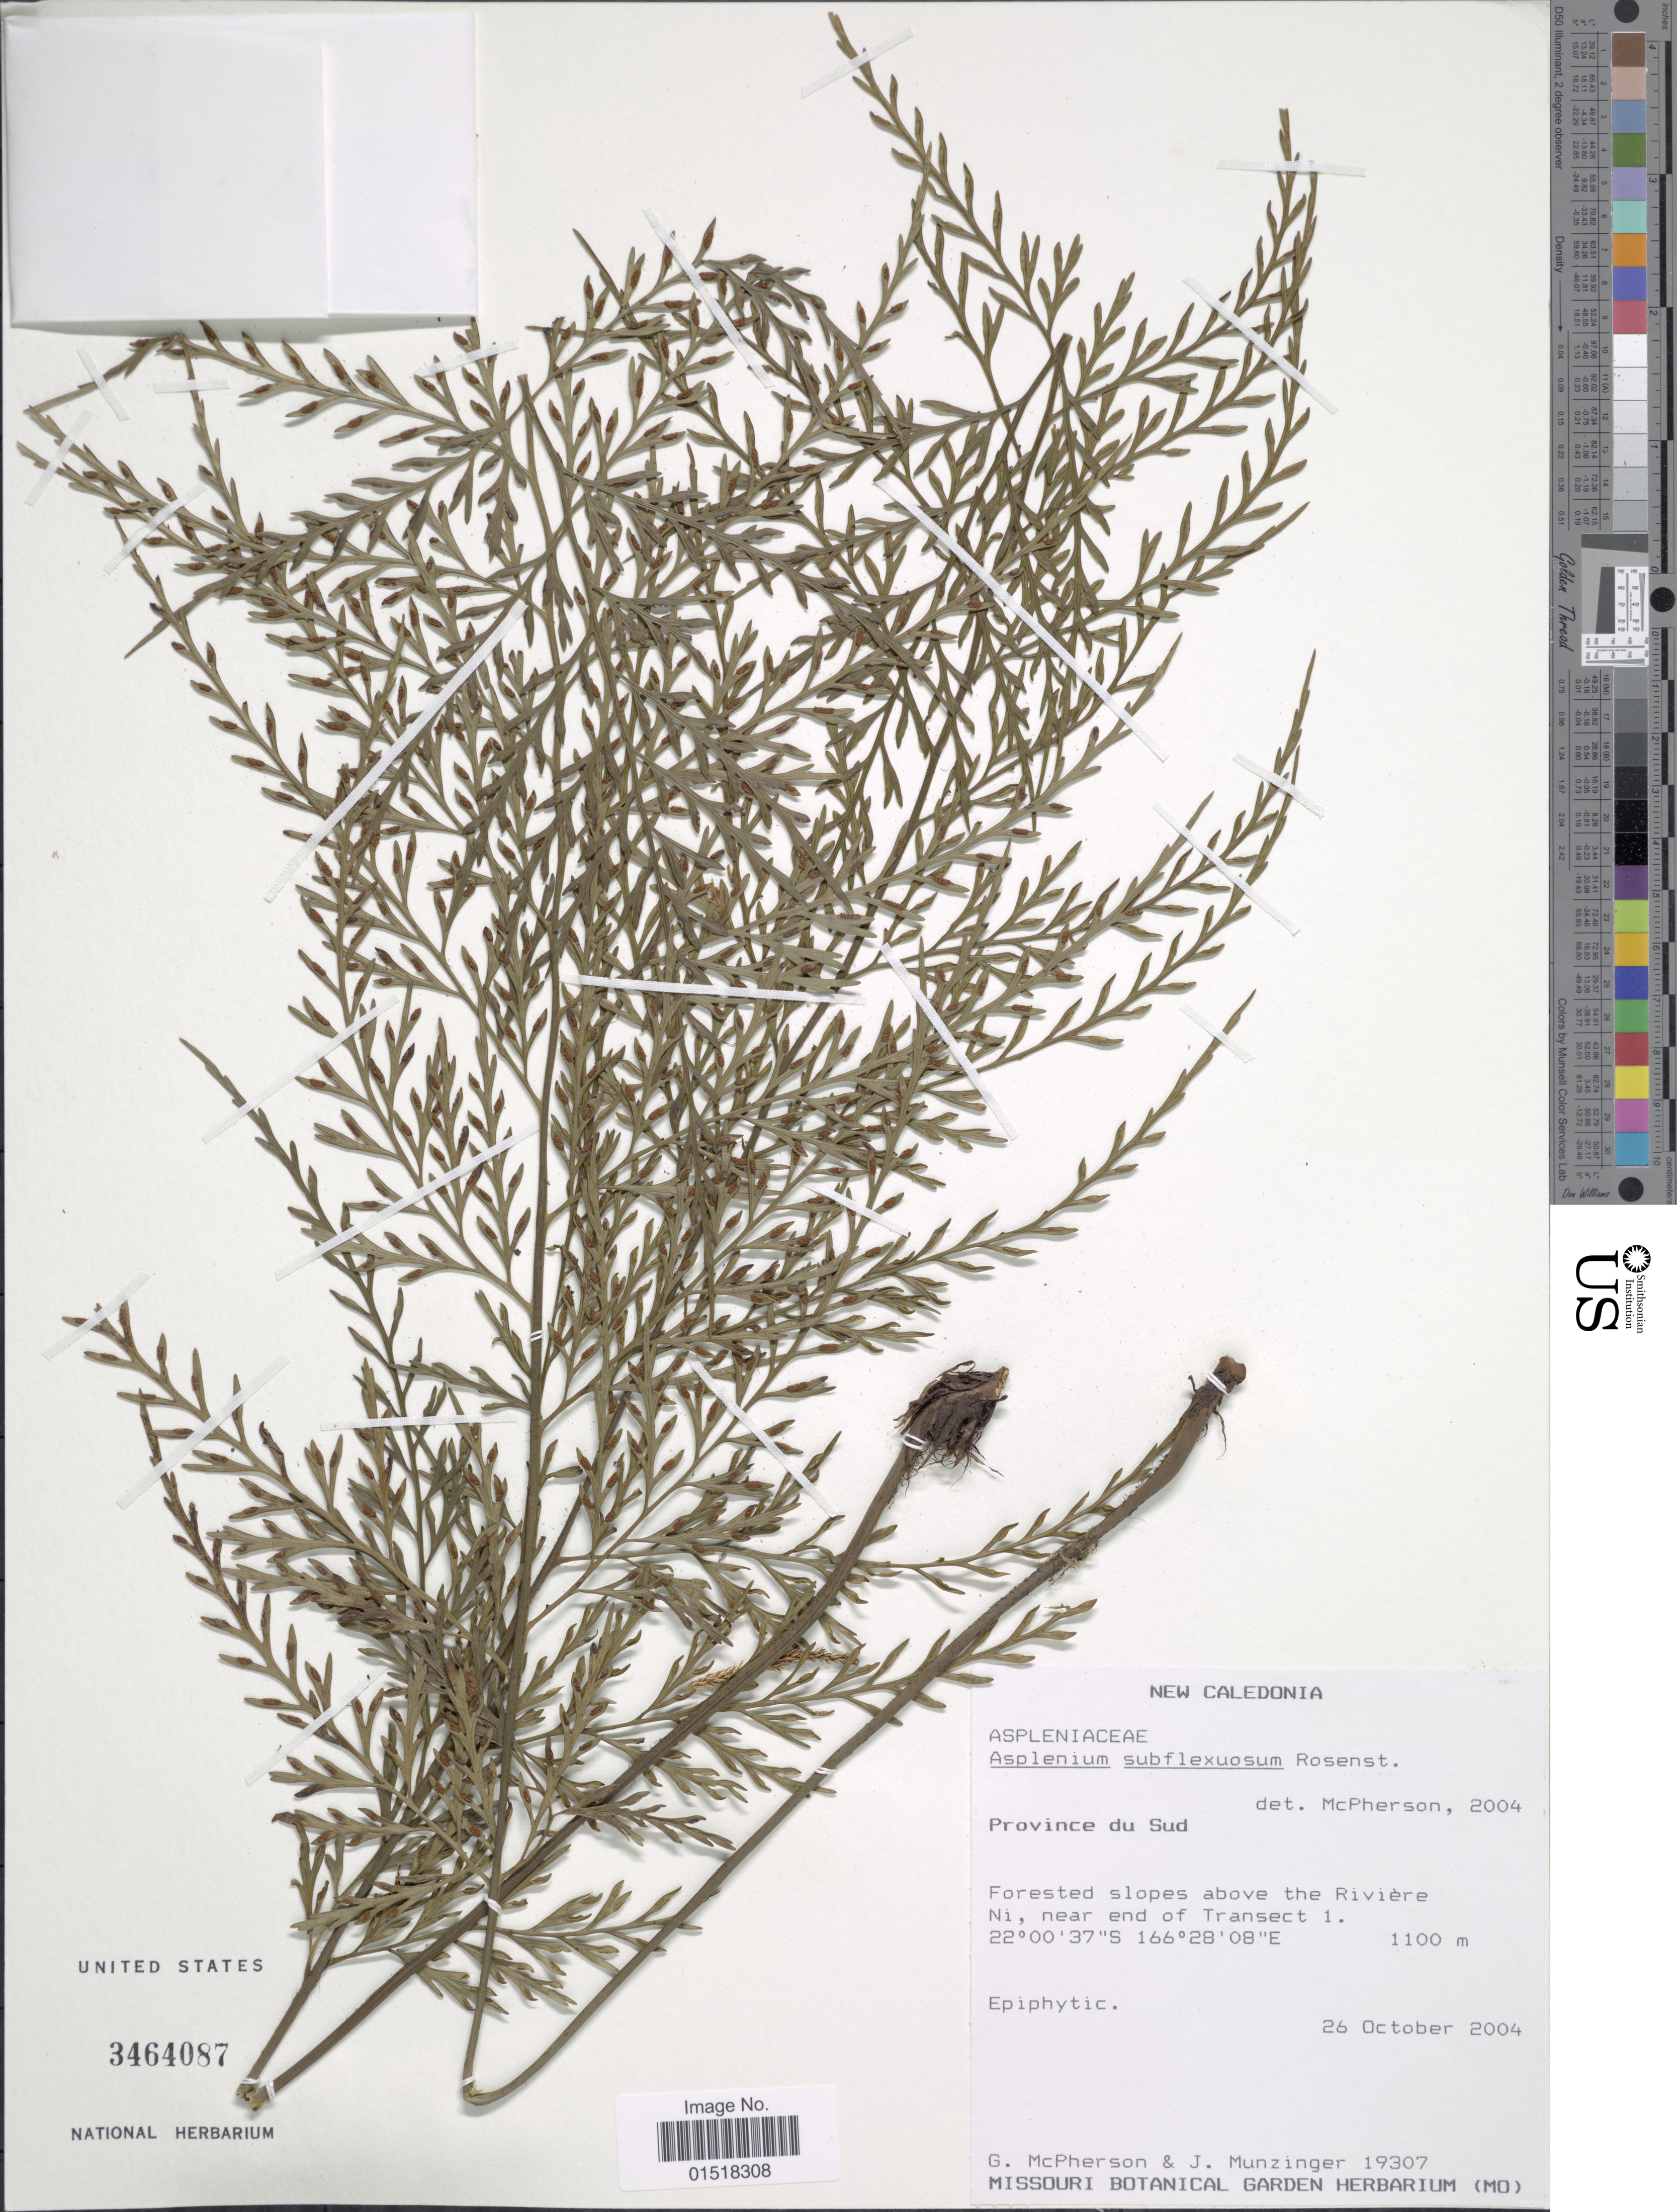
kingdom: Plantae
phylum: Tracheophyta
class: Polypodiopsida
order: Polypodiales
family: Aspleniaceae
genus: Asplenium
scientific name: Asplenium subflexuosum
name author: Rosenst.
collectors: G. D. McPherson & J. K. Munzinger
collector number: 19307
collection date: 2004-10-26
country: New Caledonia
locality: Province du Sud. Forested slopes above the Rivière Ni, near end of Transect 1.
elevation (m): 1100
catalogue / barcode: US 3464087